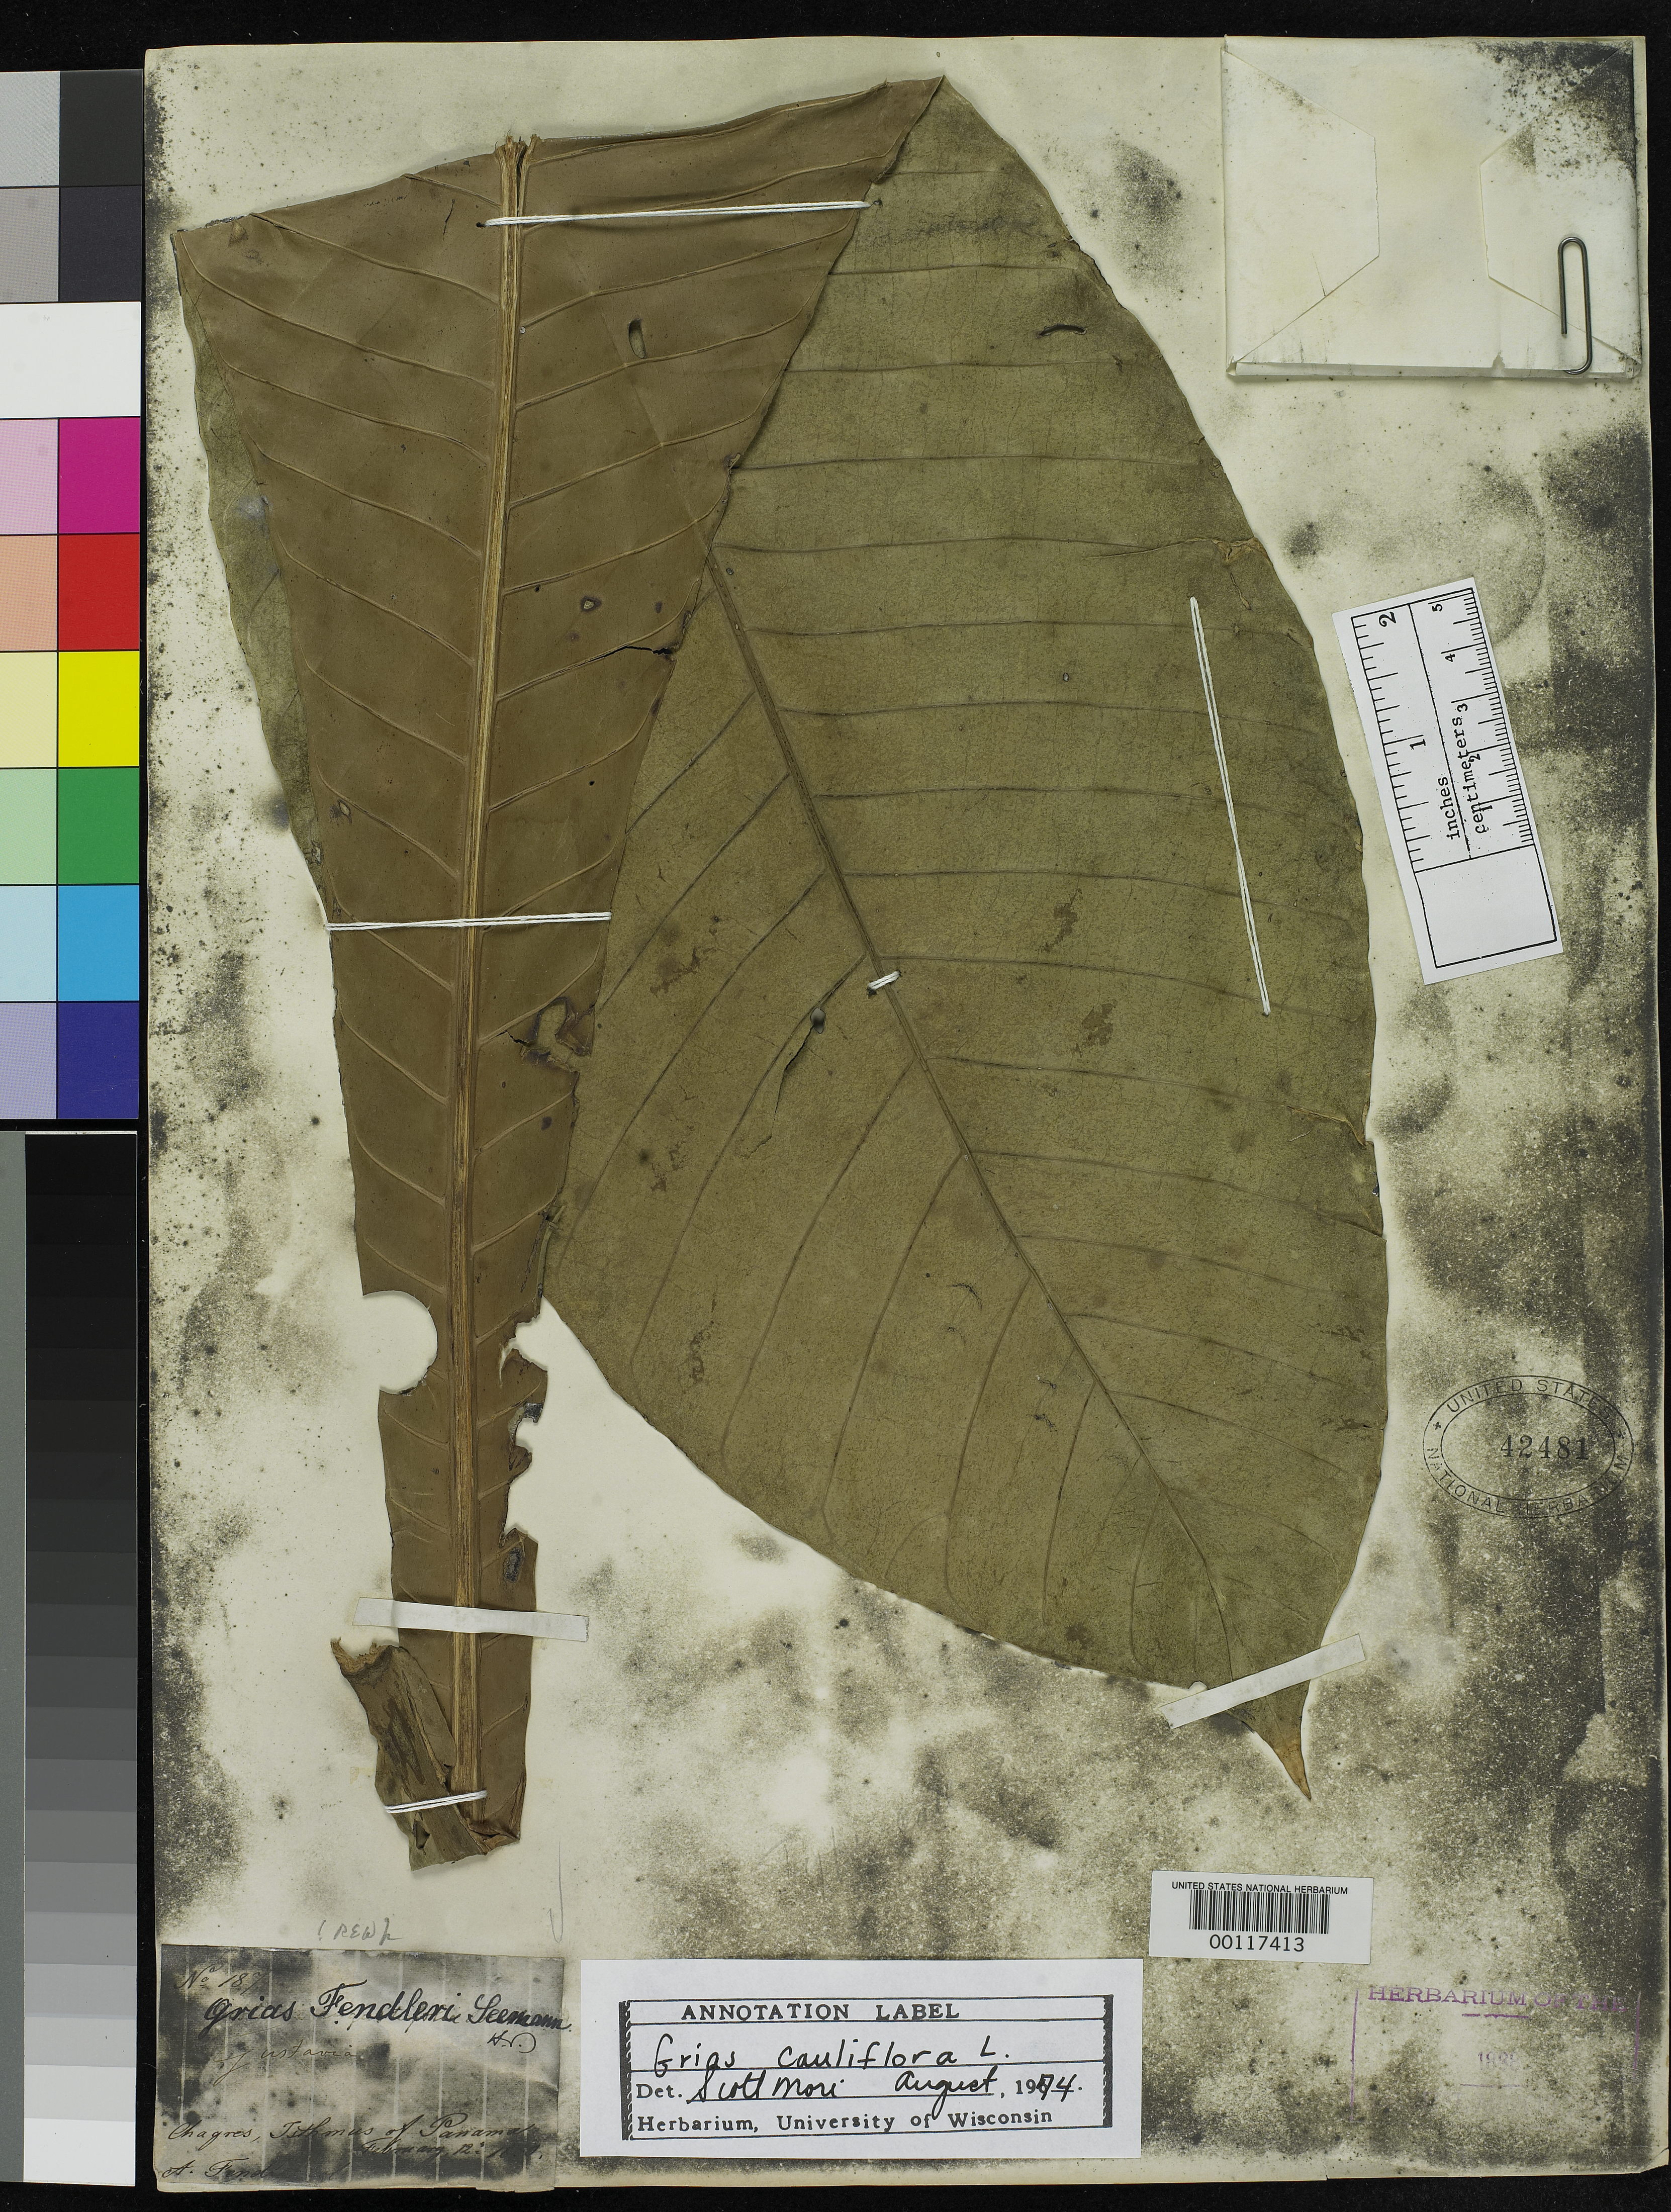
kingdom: Plantae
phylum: Tracheophyta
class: Magnoliopsida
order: Ericales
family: Lecythidaceae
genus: Grias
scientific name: Grias fendleri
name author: Seem.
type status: Type Collection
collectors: A. Fendler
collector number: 185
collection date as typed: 12 Feb 1850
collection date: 1850-02-12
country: Panama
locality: Near Chagres.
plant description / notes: Protologue (mis?) cites collection number as 185; both US duplicates are labeled 187.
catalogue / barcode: US 42481